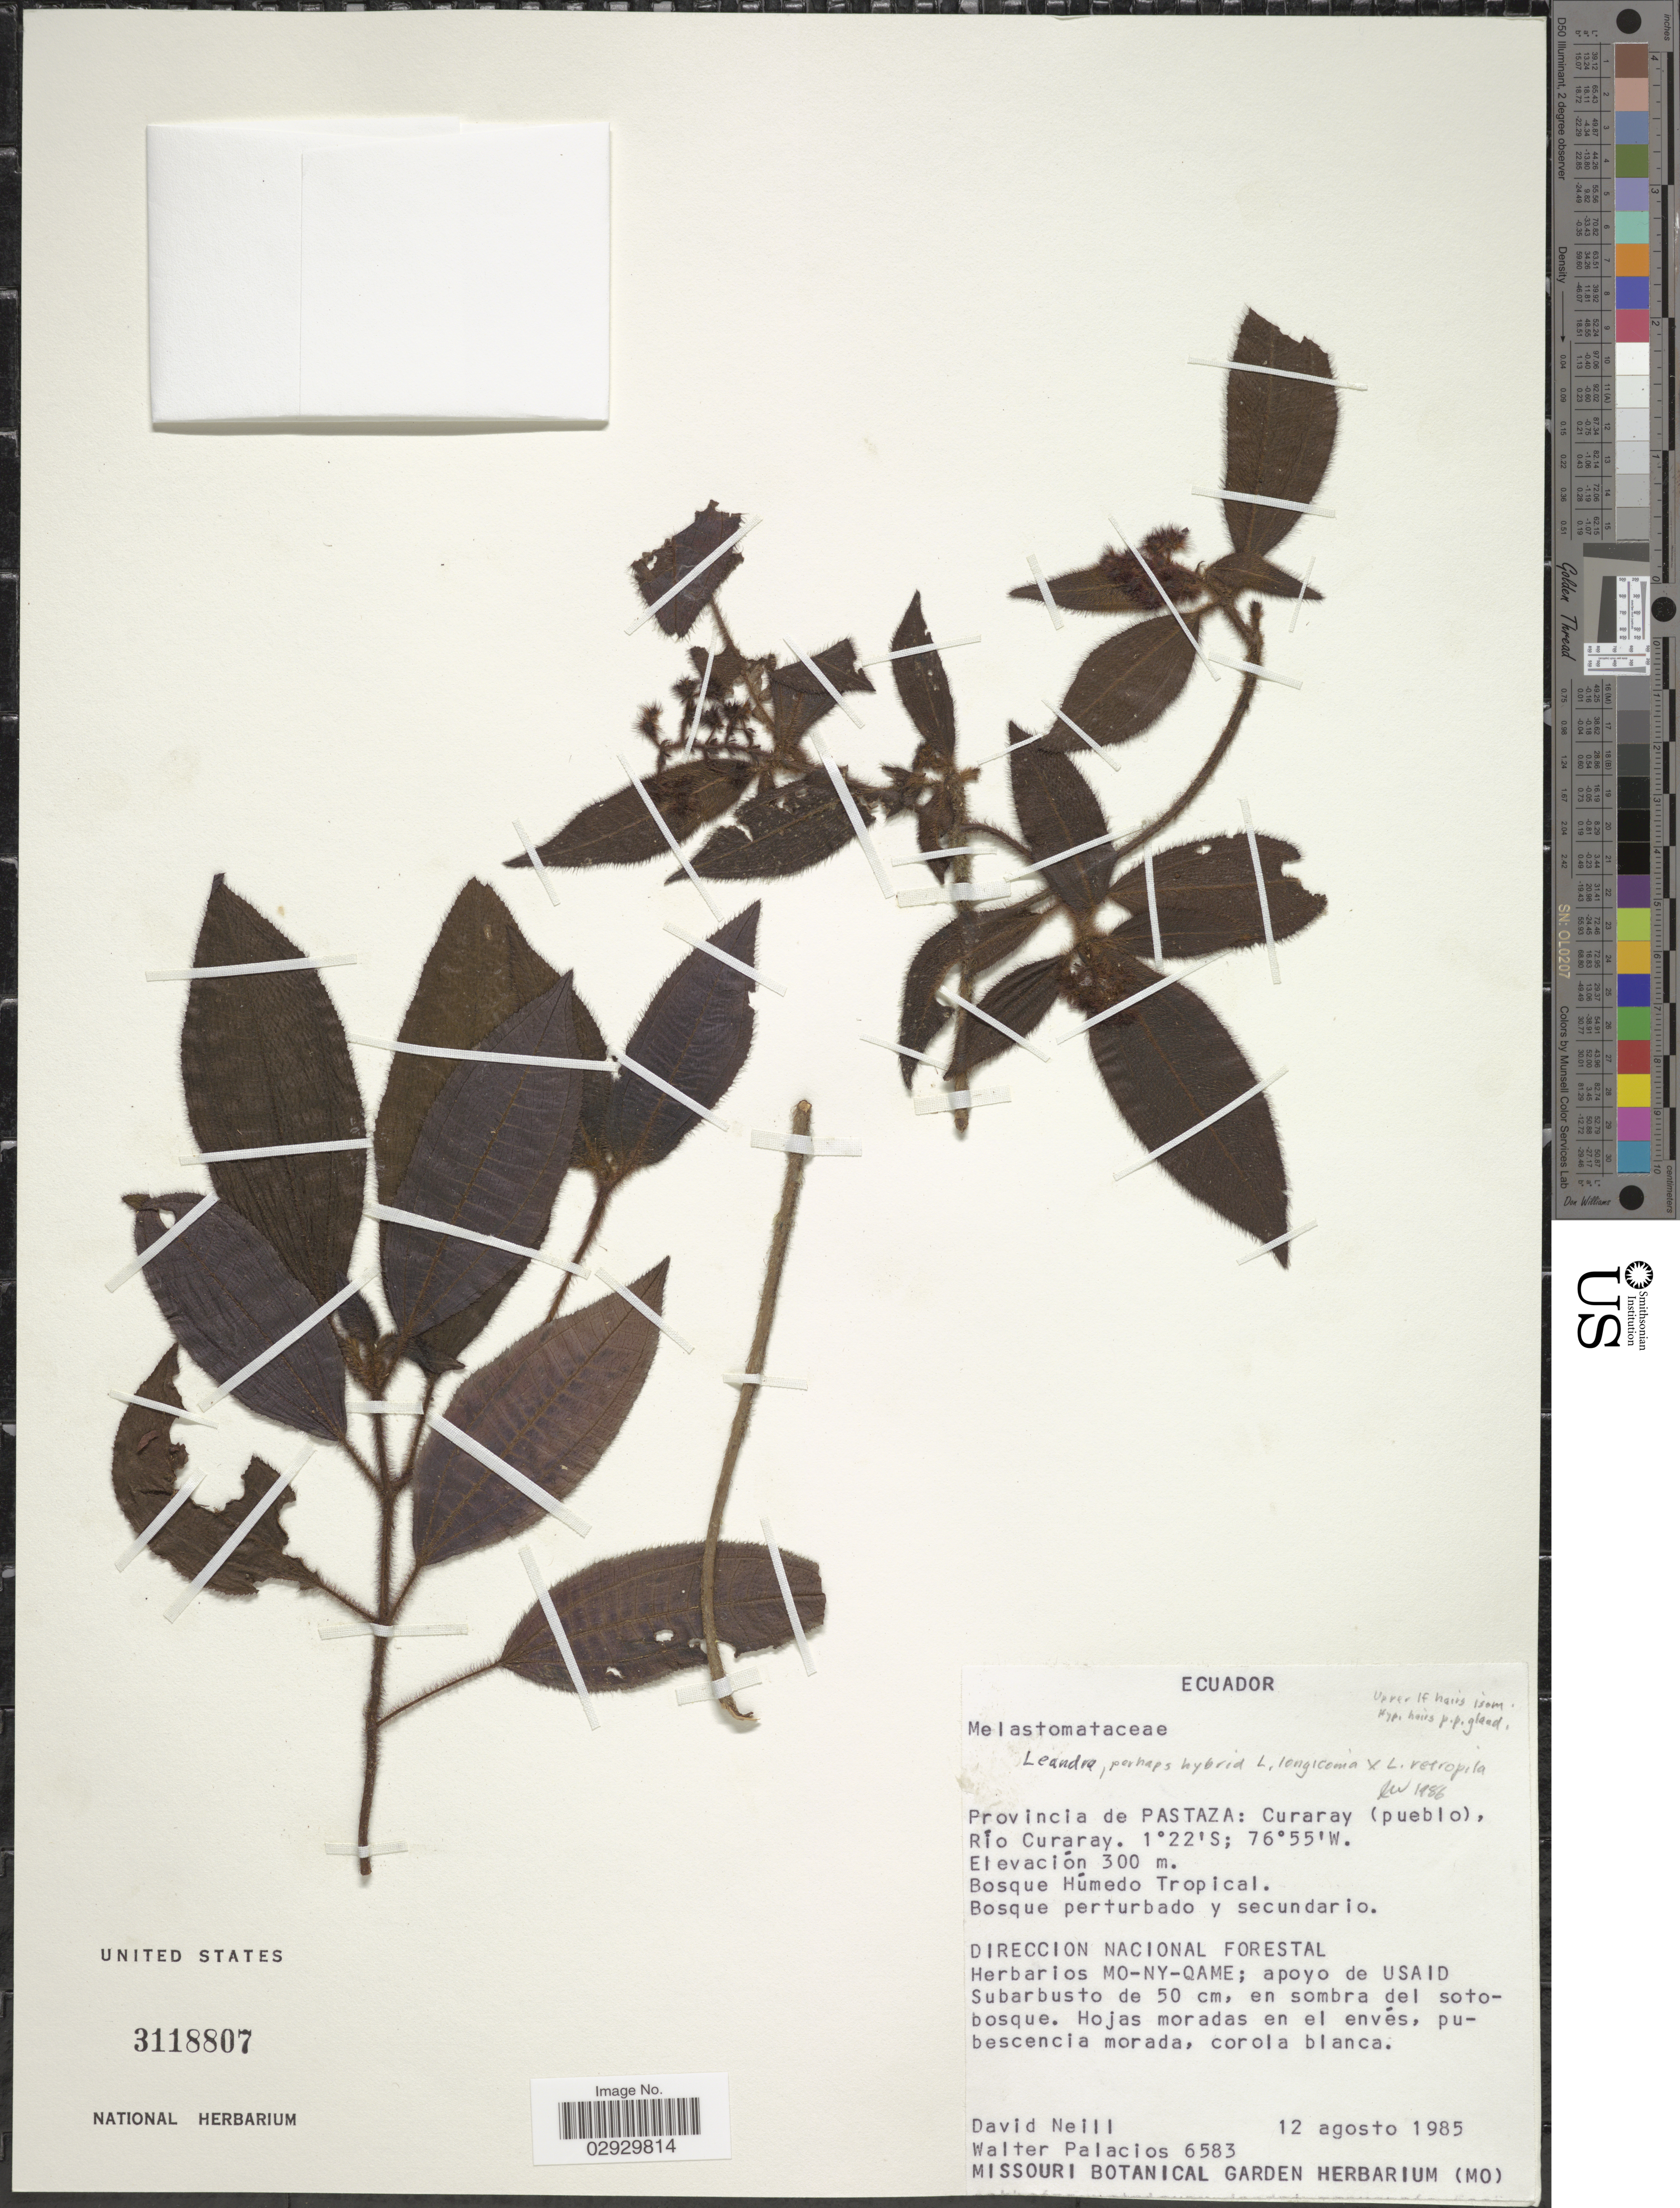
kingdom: Plantae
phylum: Tracheophyta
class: Magnoliopsida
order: Myrtales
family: Melastomataceae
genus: Leandra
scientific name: Leandra longicoma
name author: Cogn.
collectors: D. Neill & W. Palacios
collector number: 6583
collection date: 1985-08-12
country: Ecuador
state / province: Pastaza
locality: Curaray (pueblo), Río Curaray.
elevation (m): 300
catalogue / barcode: US 3118807